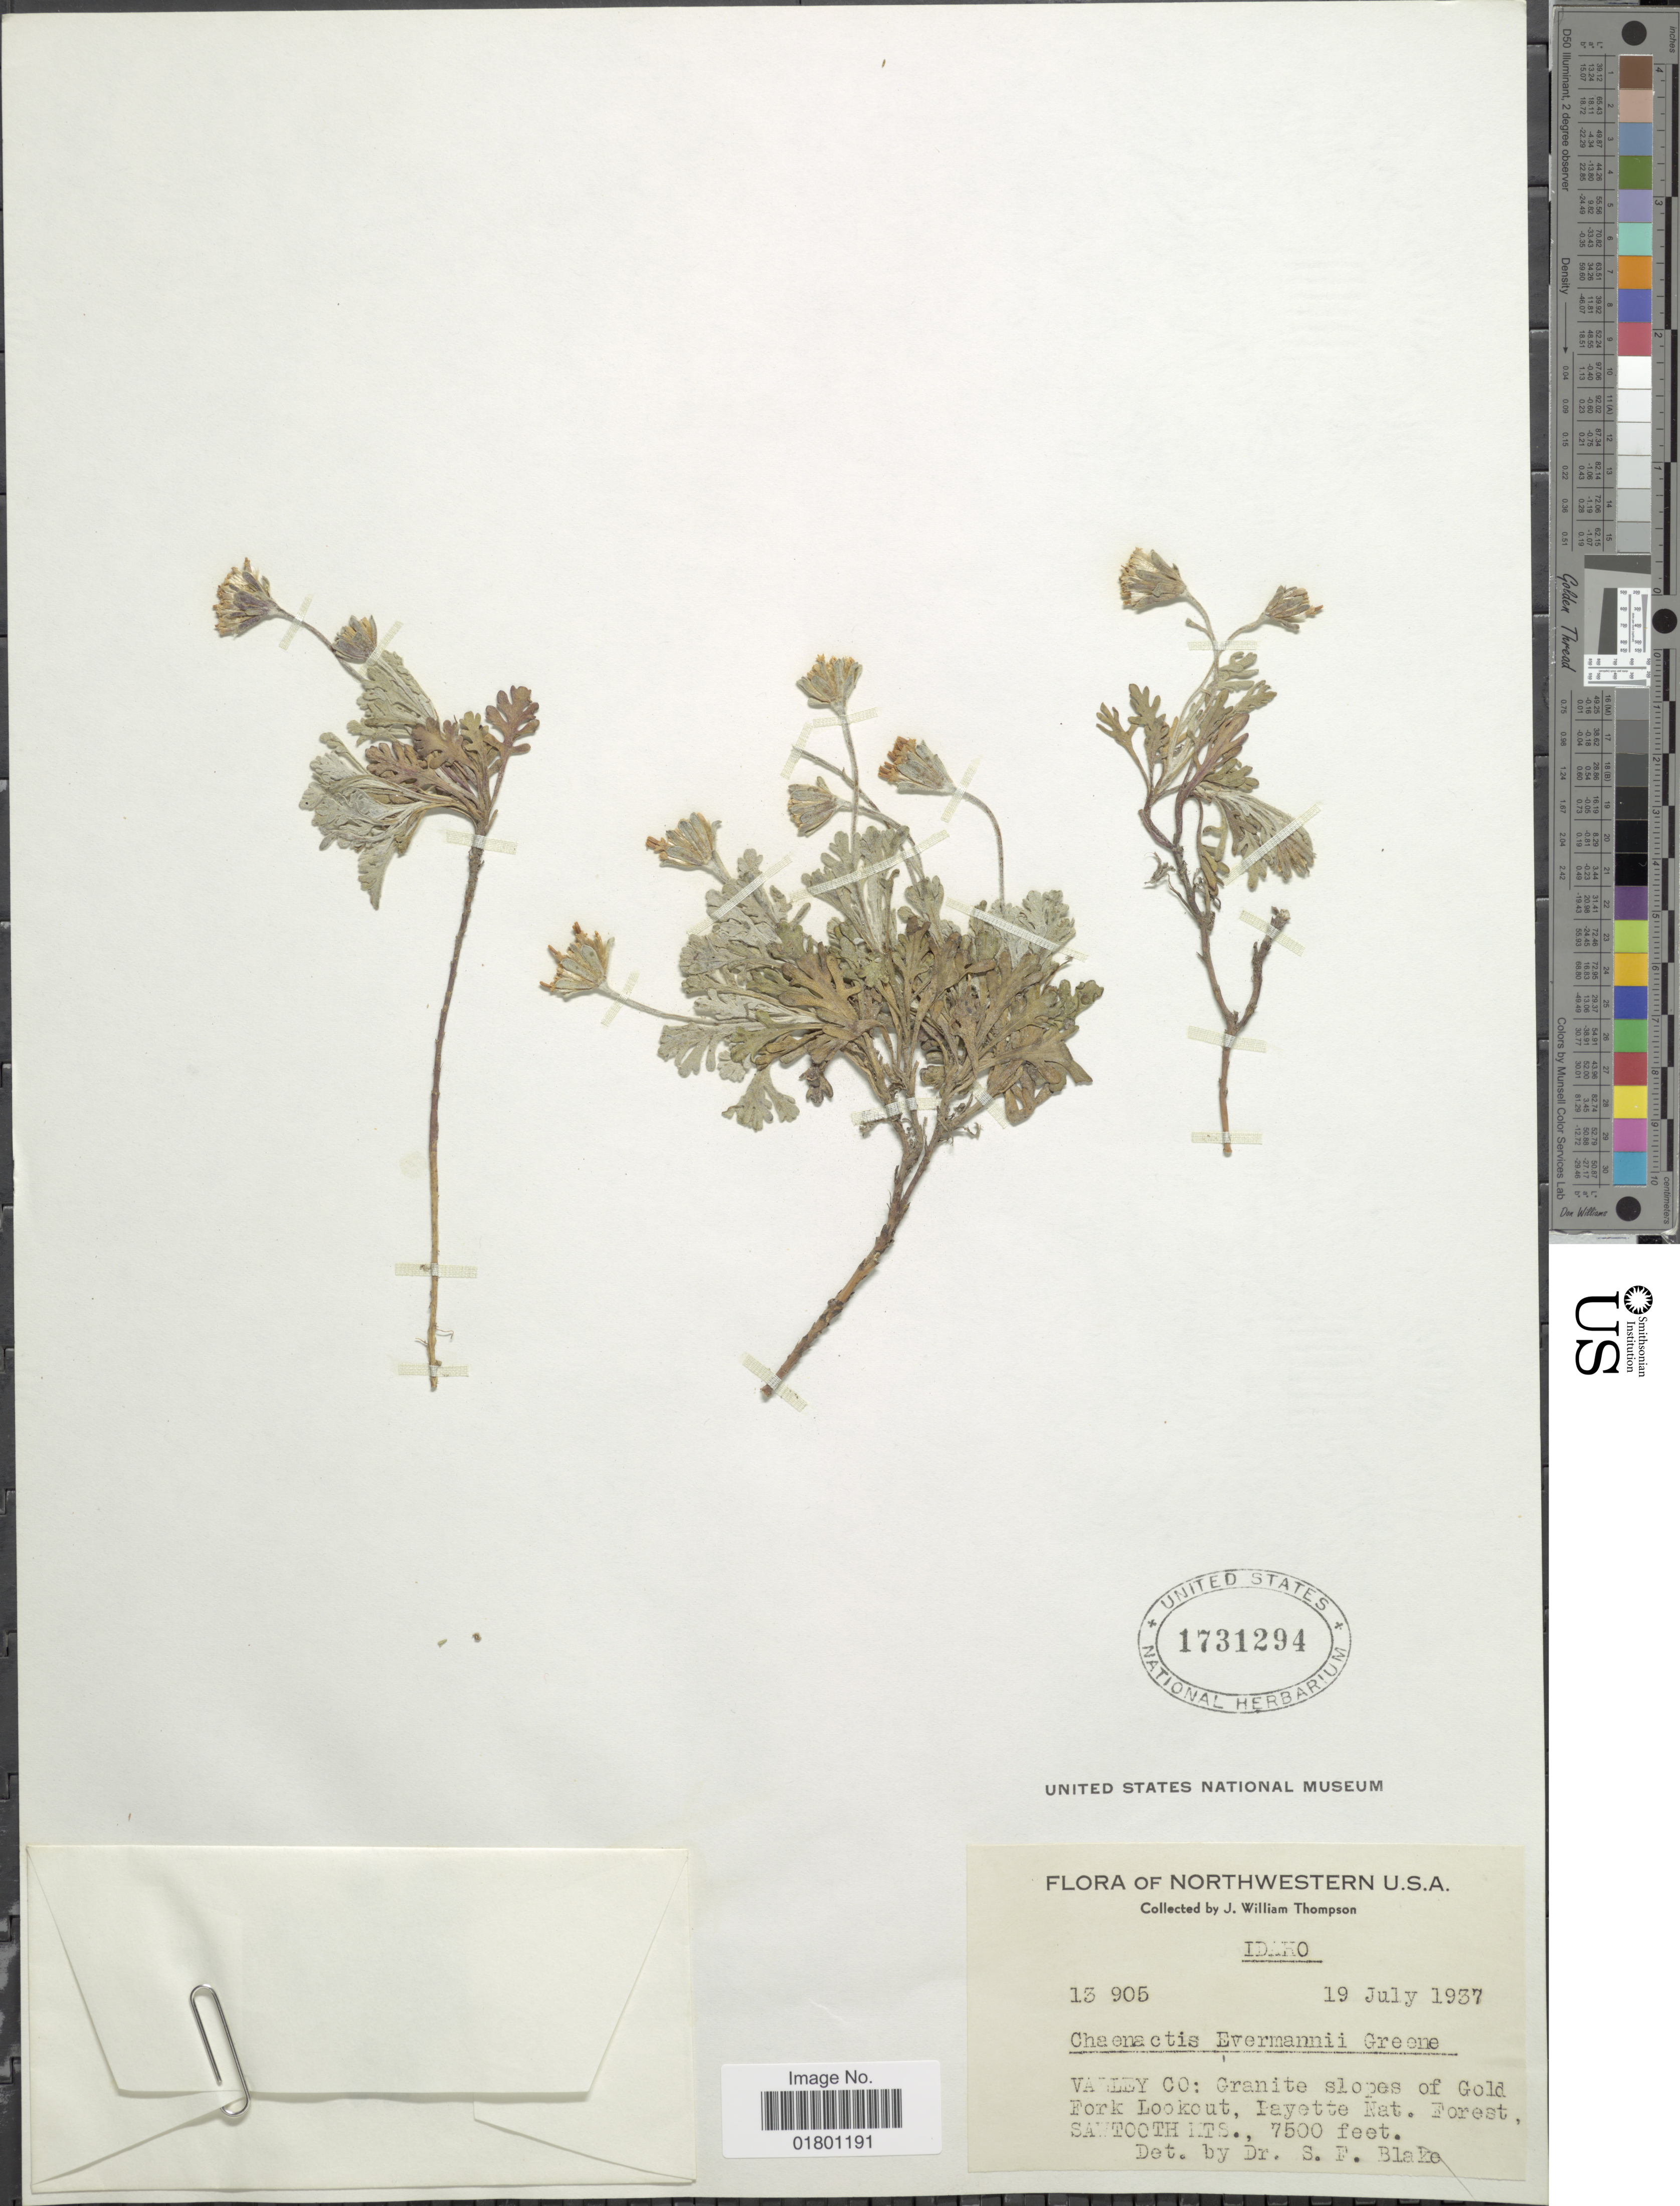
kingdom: Plantae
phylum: Tracheophyta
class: Magnoliopsida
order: Asterales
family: Asteraceae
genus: Chaenactis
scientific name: Chaenactis evermannii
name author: Greene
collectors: J. W. Thompson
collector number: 13905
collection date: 1937-07-19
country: United States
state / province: Idaho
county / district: Valley County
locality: Granite slopes of Gold Fork Lookout, Layette Nat. Forest, Sawtooth Mts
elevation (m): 2286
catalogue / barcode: US 1731294